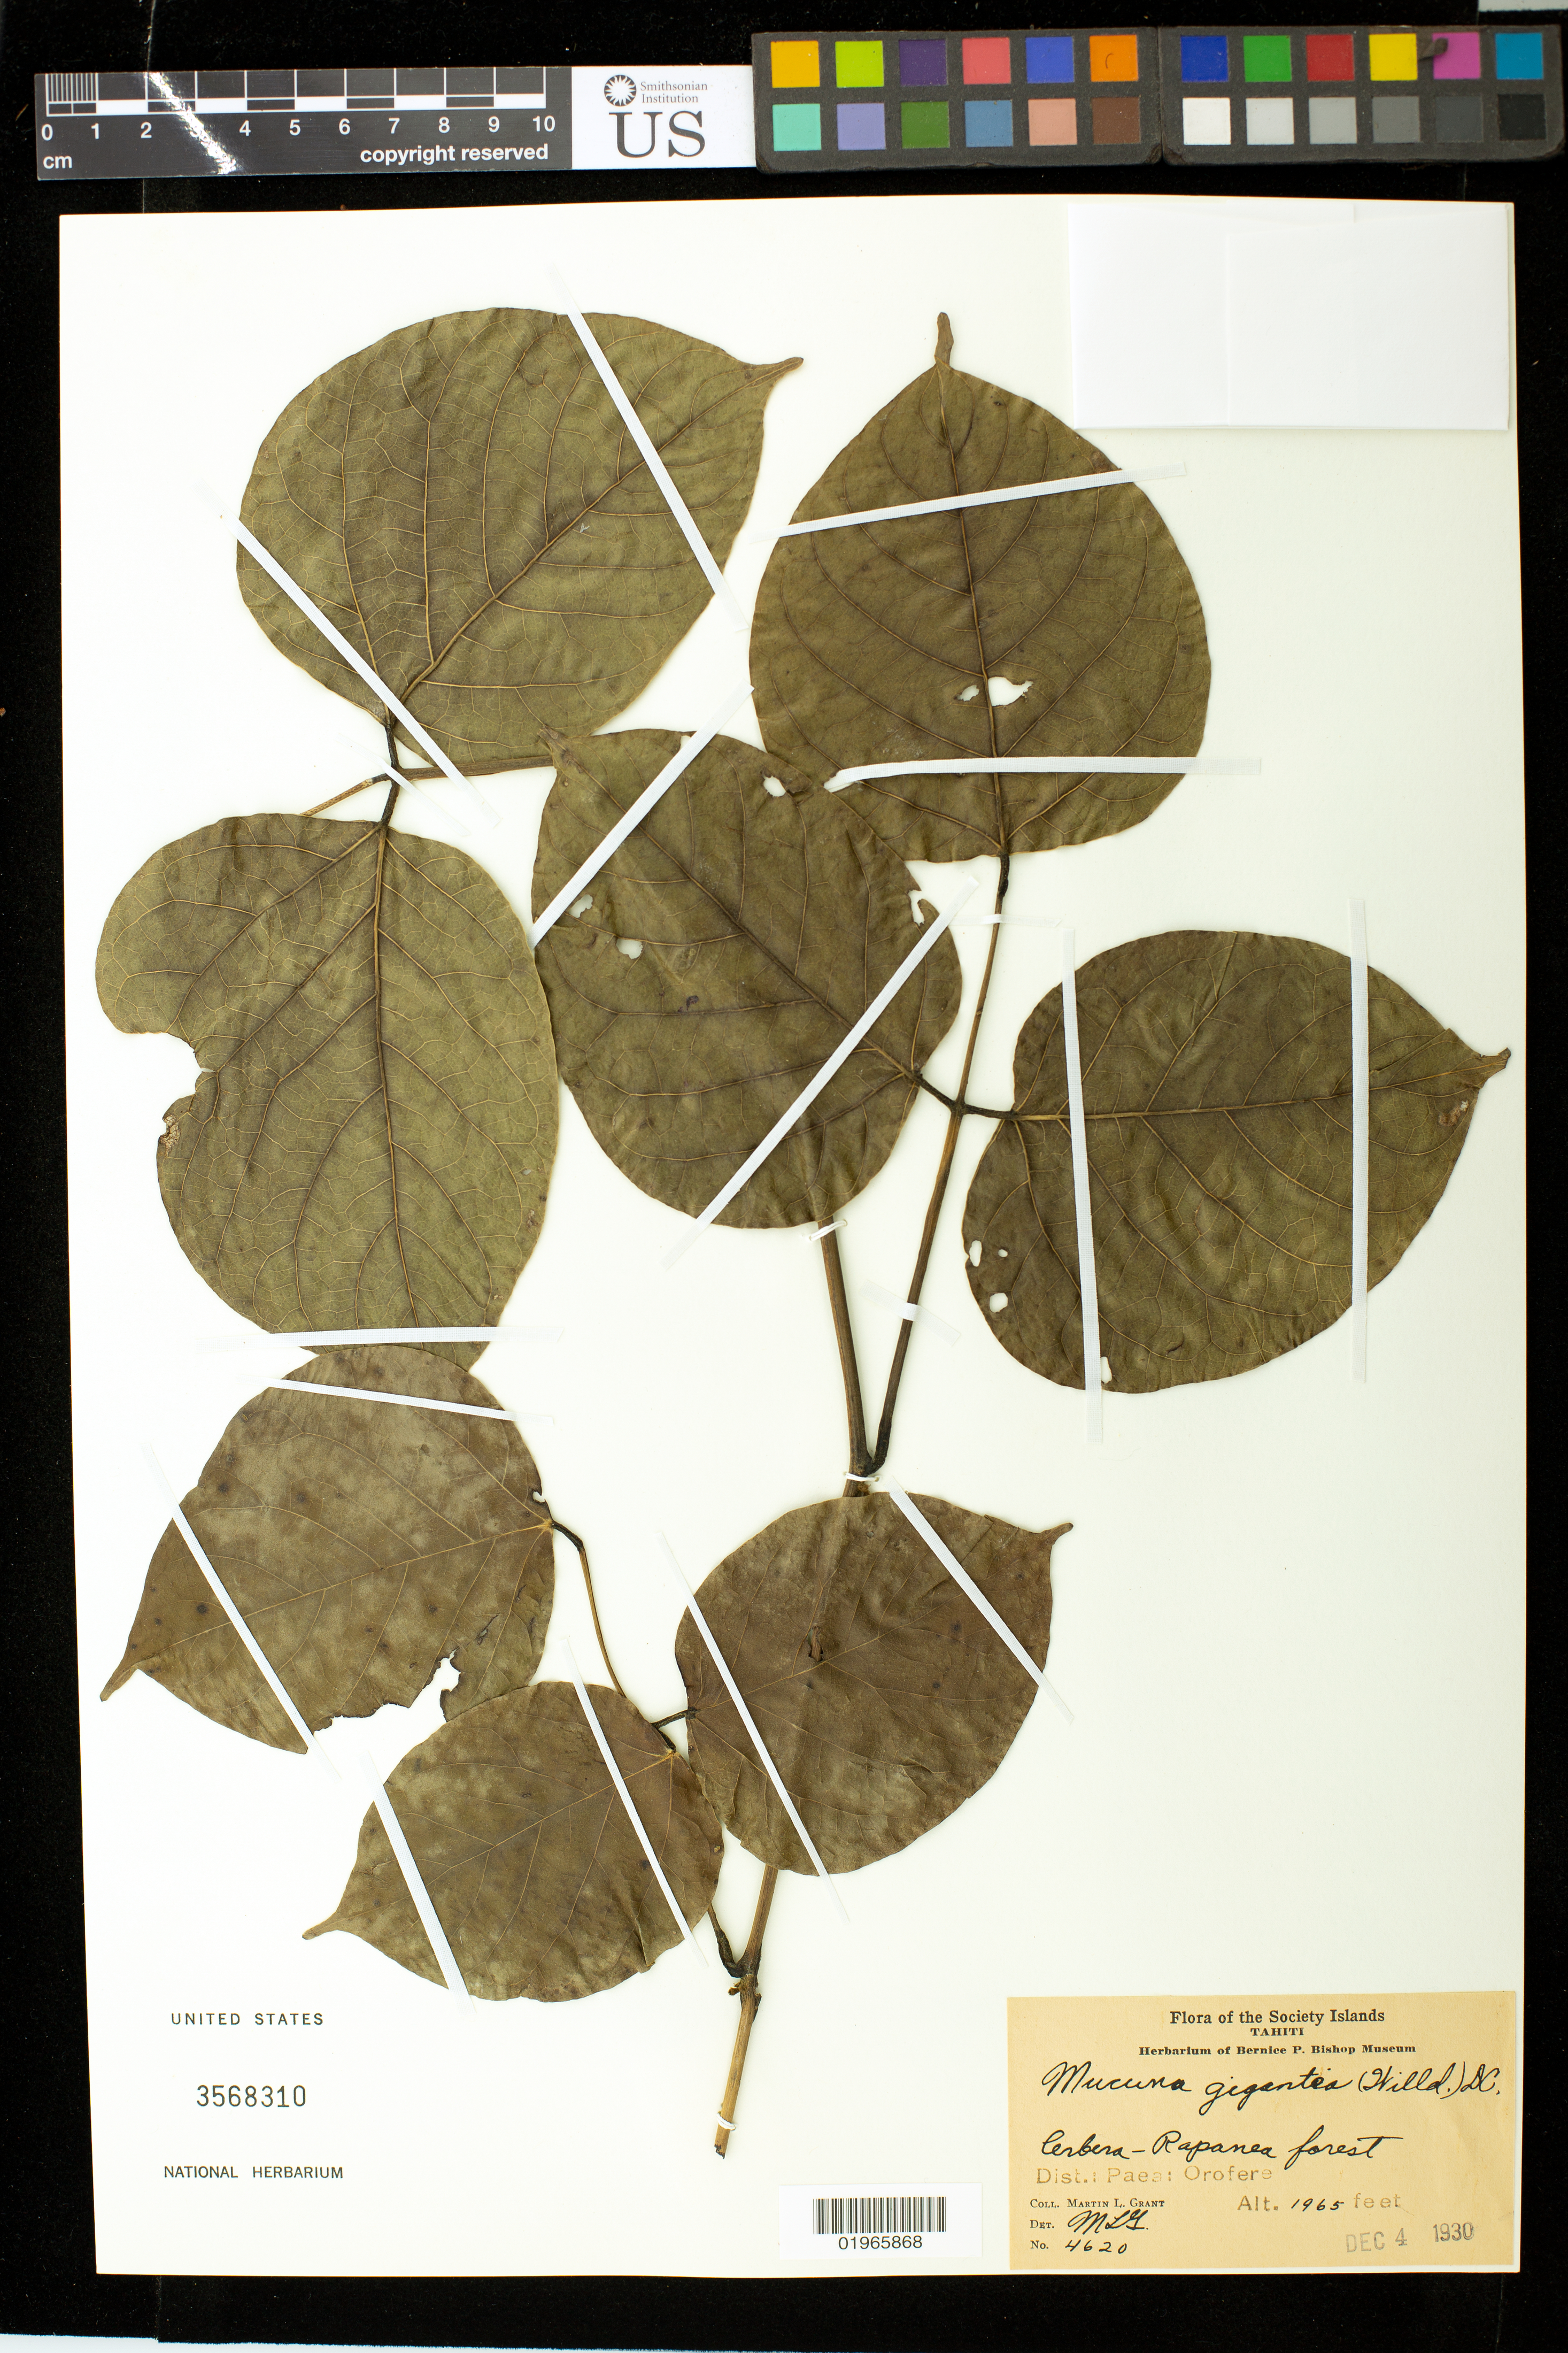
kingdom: Plantae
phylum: Tracheophyta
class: Magnoliopsida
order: Fabales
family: Fabaceae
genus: Mucuna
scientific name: Mucuna gigantea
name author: (Willd.) DC.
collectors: M. L. Grant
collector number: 4620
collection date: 1930-12-04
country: French Polynesia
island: Tahiti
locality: Society Islands. Tahiti. Paea, Orofere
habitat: Forest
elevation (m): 599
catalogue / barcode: US 3568310